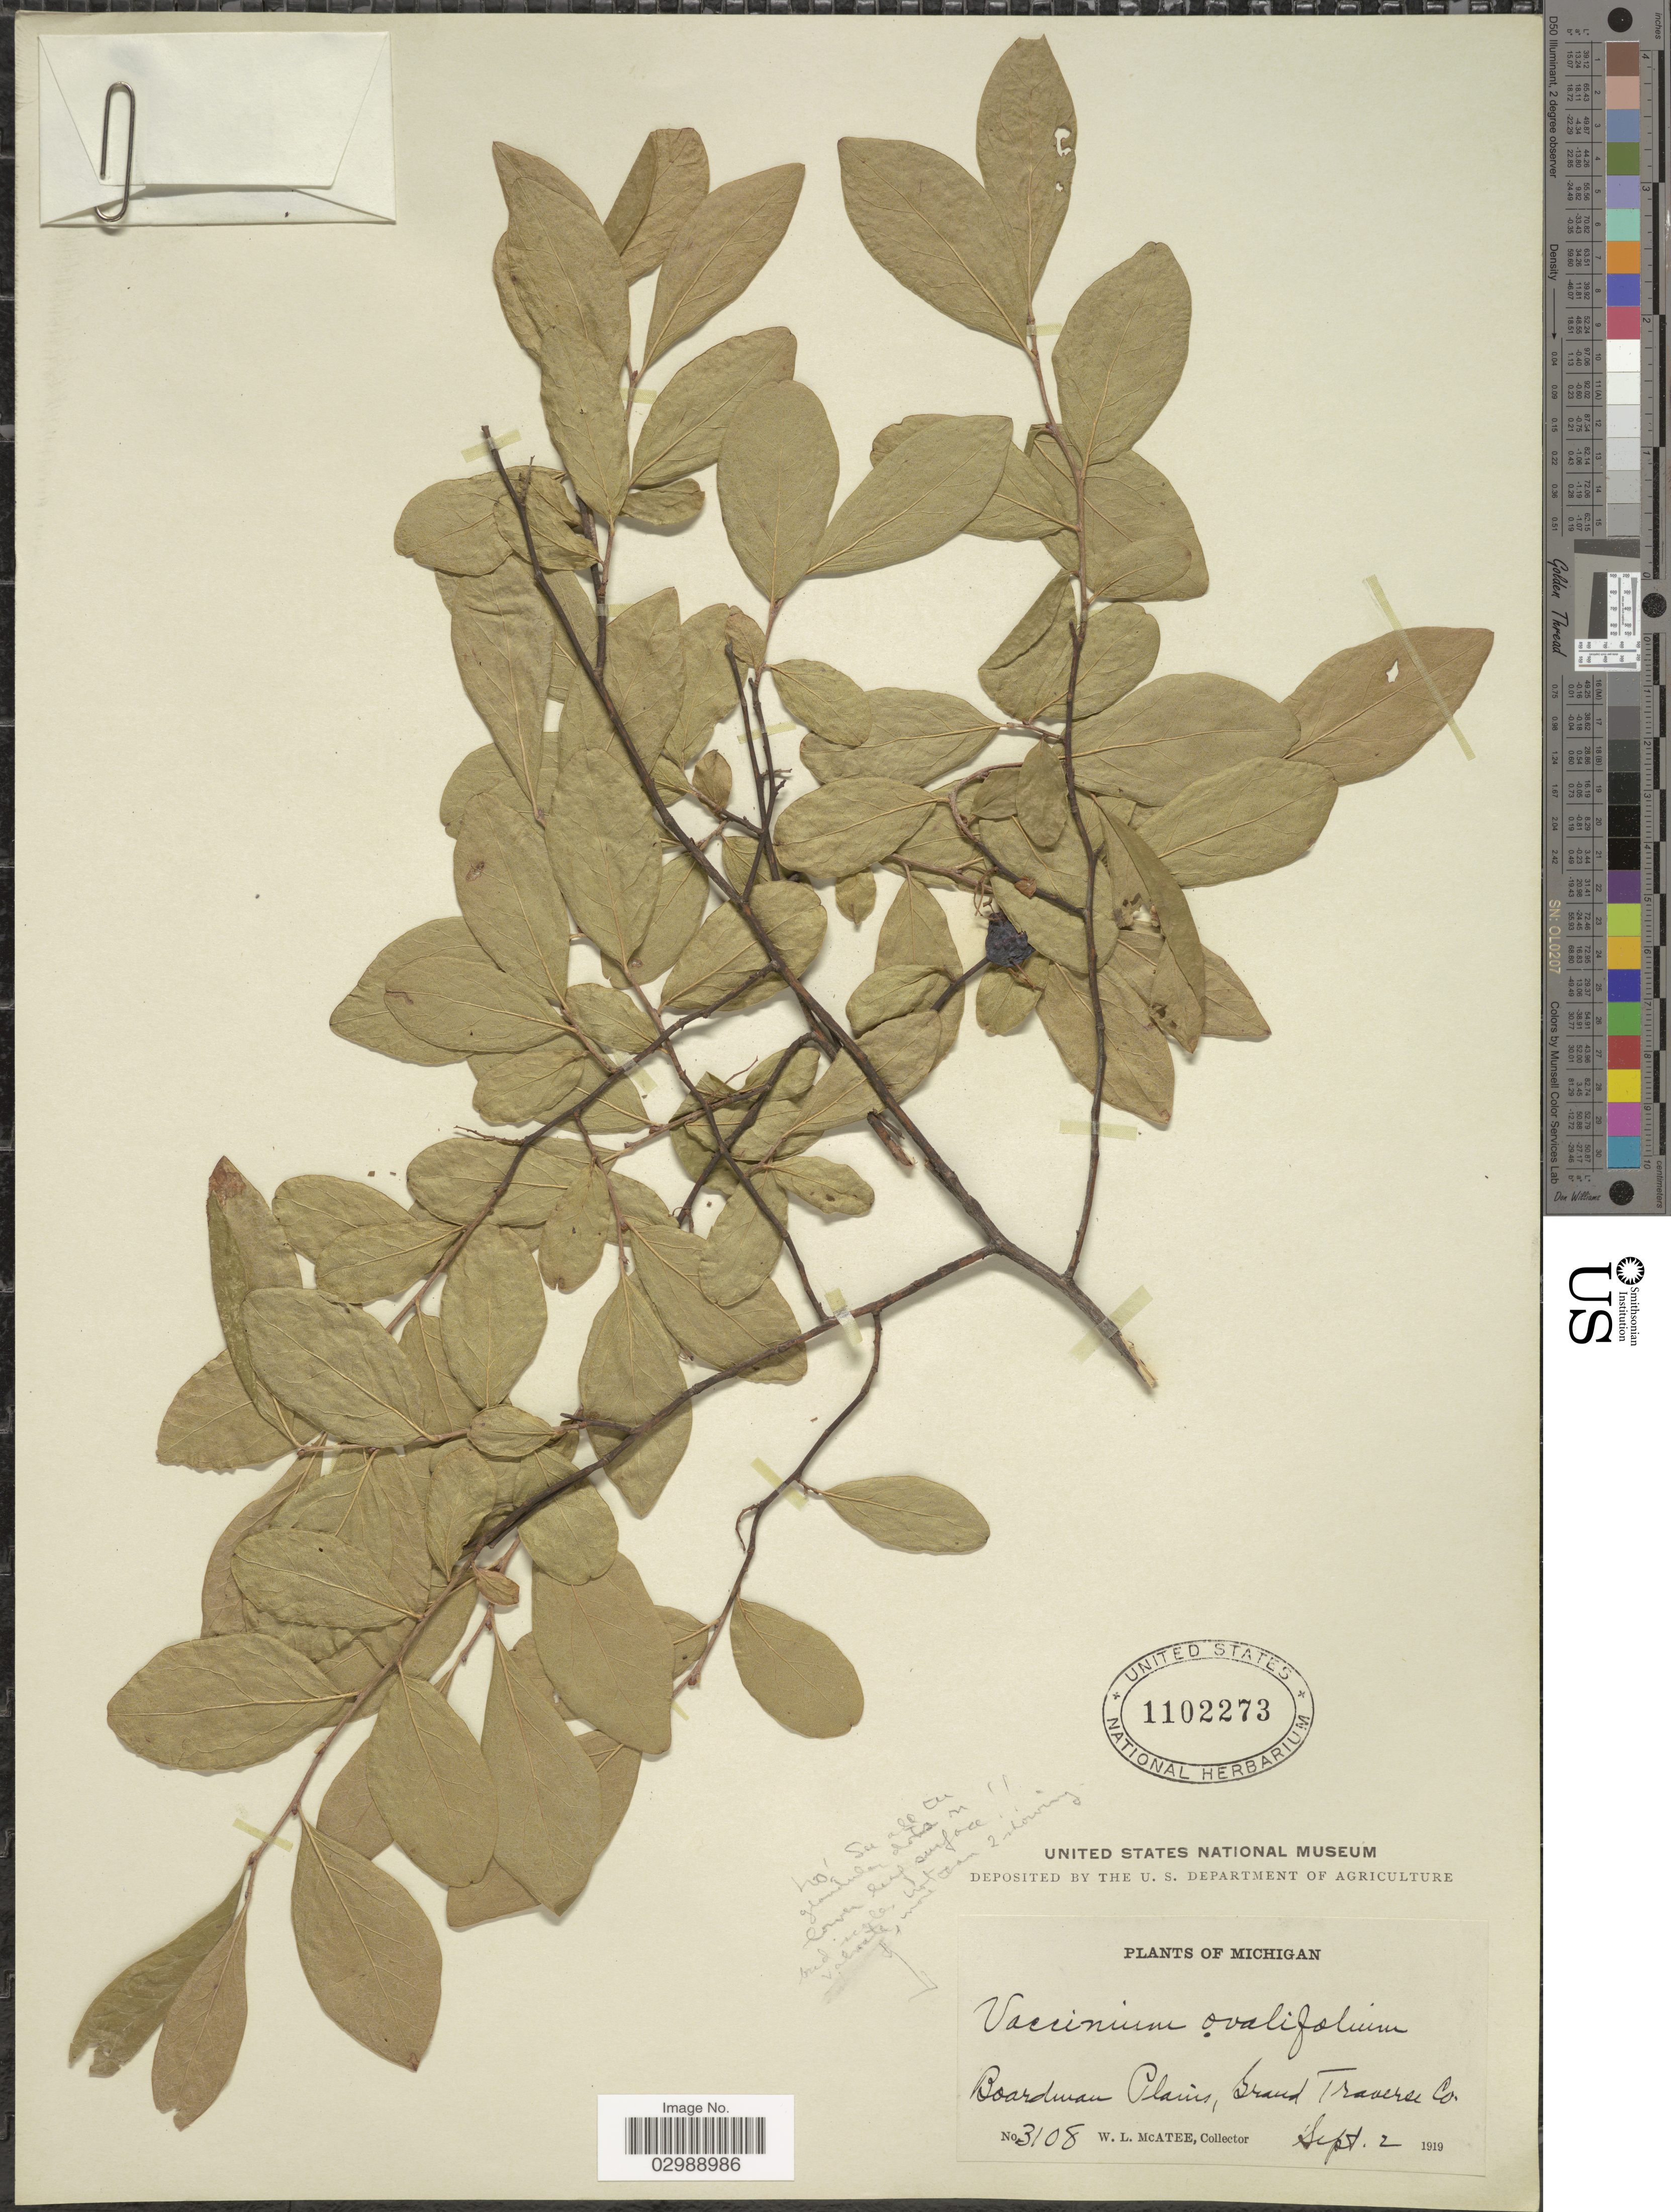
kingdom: Plantae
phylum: Tracheophyta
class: Magnoliopsida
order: Ericales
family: Ericaceae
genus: Vaccinium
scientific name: Vaccinium ovalifolium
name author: Sm.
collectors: W. McAtee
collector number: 3108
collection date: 1919-09-02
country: United States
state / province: Michigan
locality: Boardmand Plains, Grand Traverse Co.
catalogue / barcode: US 1102273